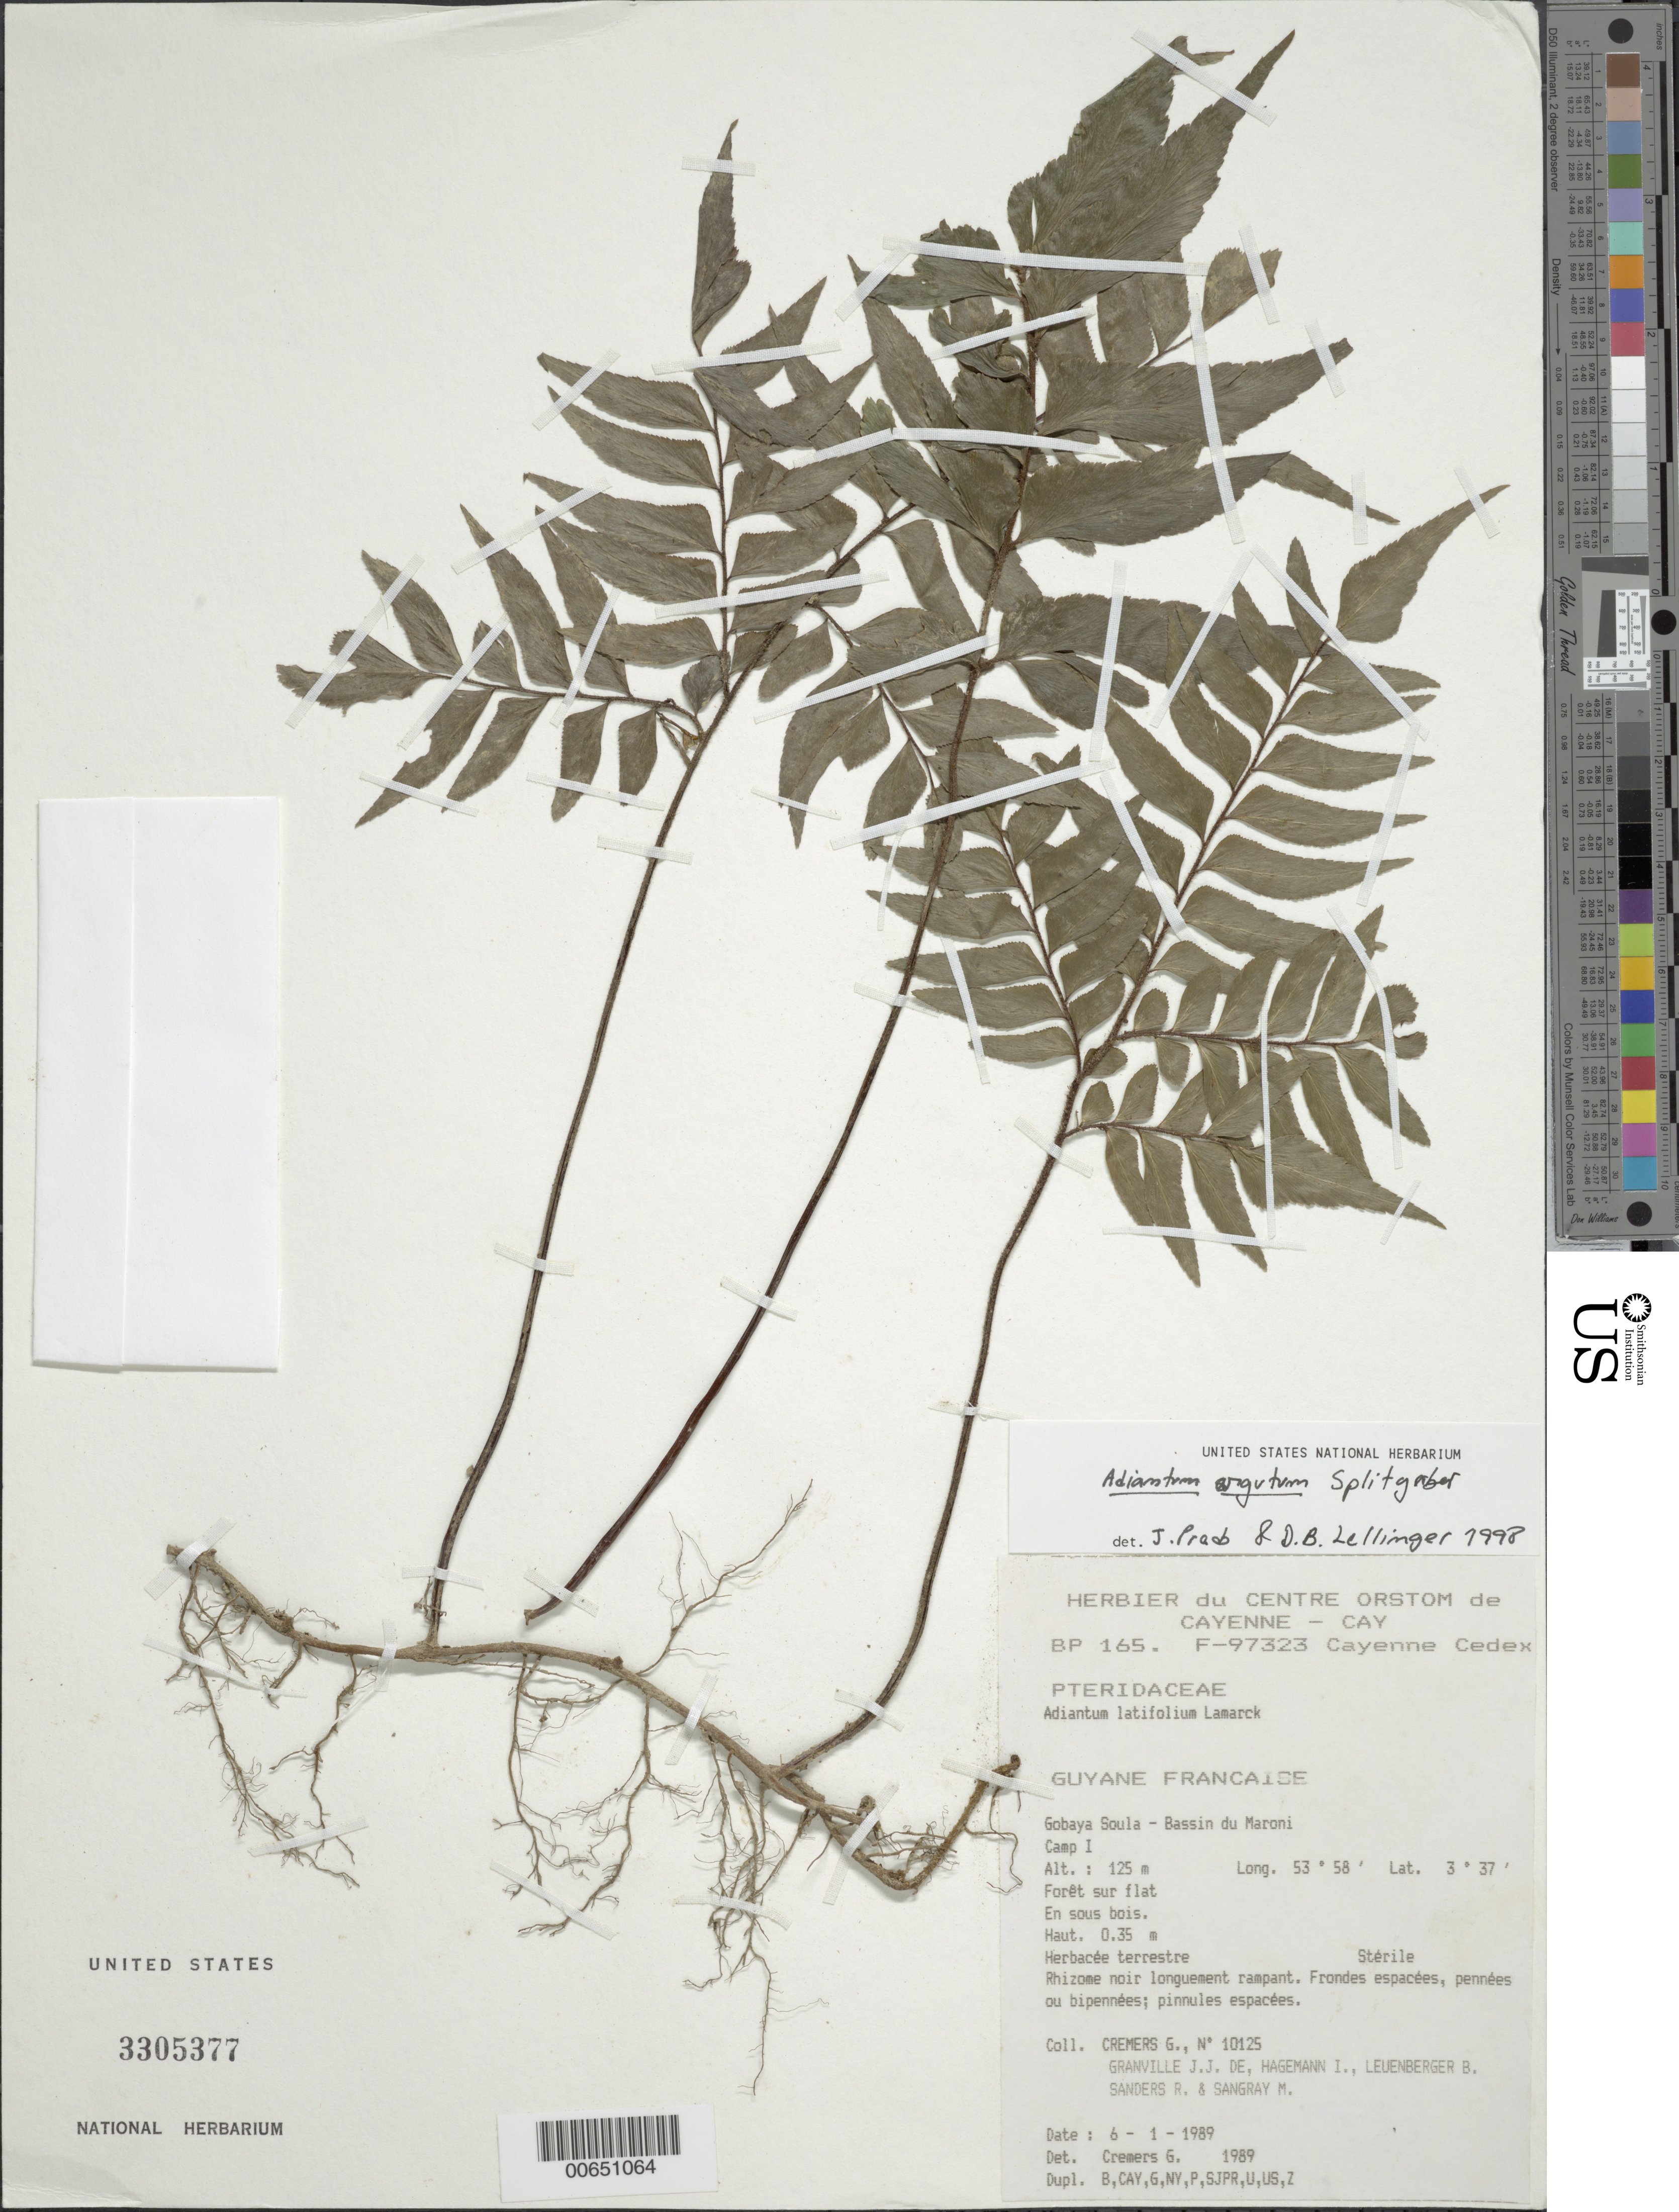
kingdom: Plantae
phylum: Tracheophyta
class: Polypodiopsida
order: Polypodiales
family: Pteridaceae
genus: Adiantum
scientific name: Adiantum argutum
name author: Splitg.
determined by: Prado, J.; Lellinger, D. B.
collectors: G. Cremers, J.-J. de Granville, I. Hagemann, B. E. Leuenberger, R. Sanders & M. S. Sangrey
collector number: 10125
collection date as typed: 6-Jan-89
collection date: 1989-01-06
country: French Guiana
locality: Gobaya Soula, Bassin du Maroni, Camp 1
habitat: Foret sur flat, en sous bois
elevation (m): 125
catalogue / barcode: US 3305377